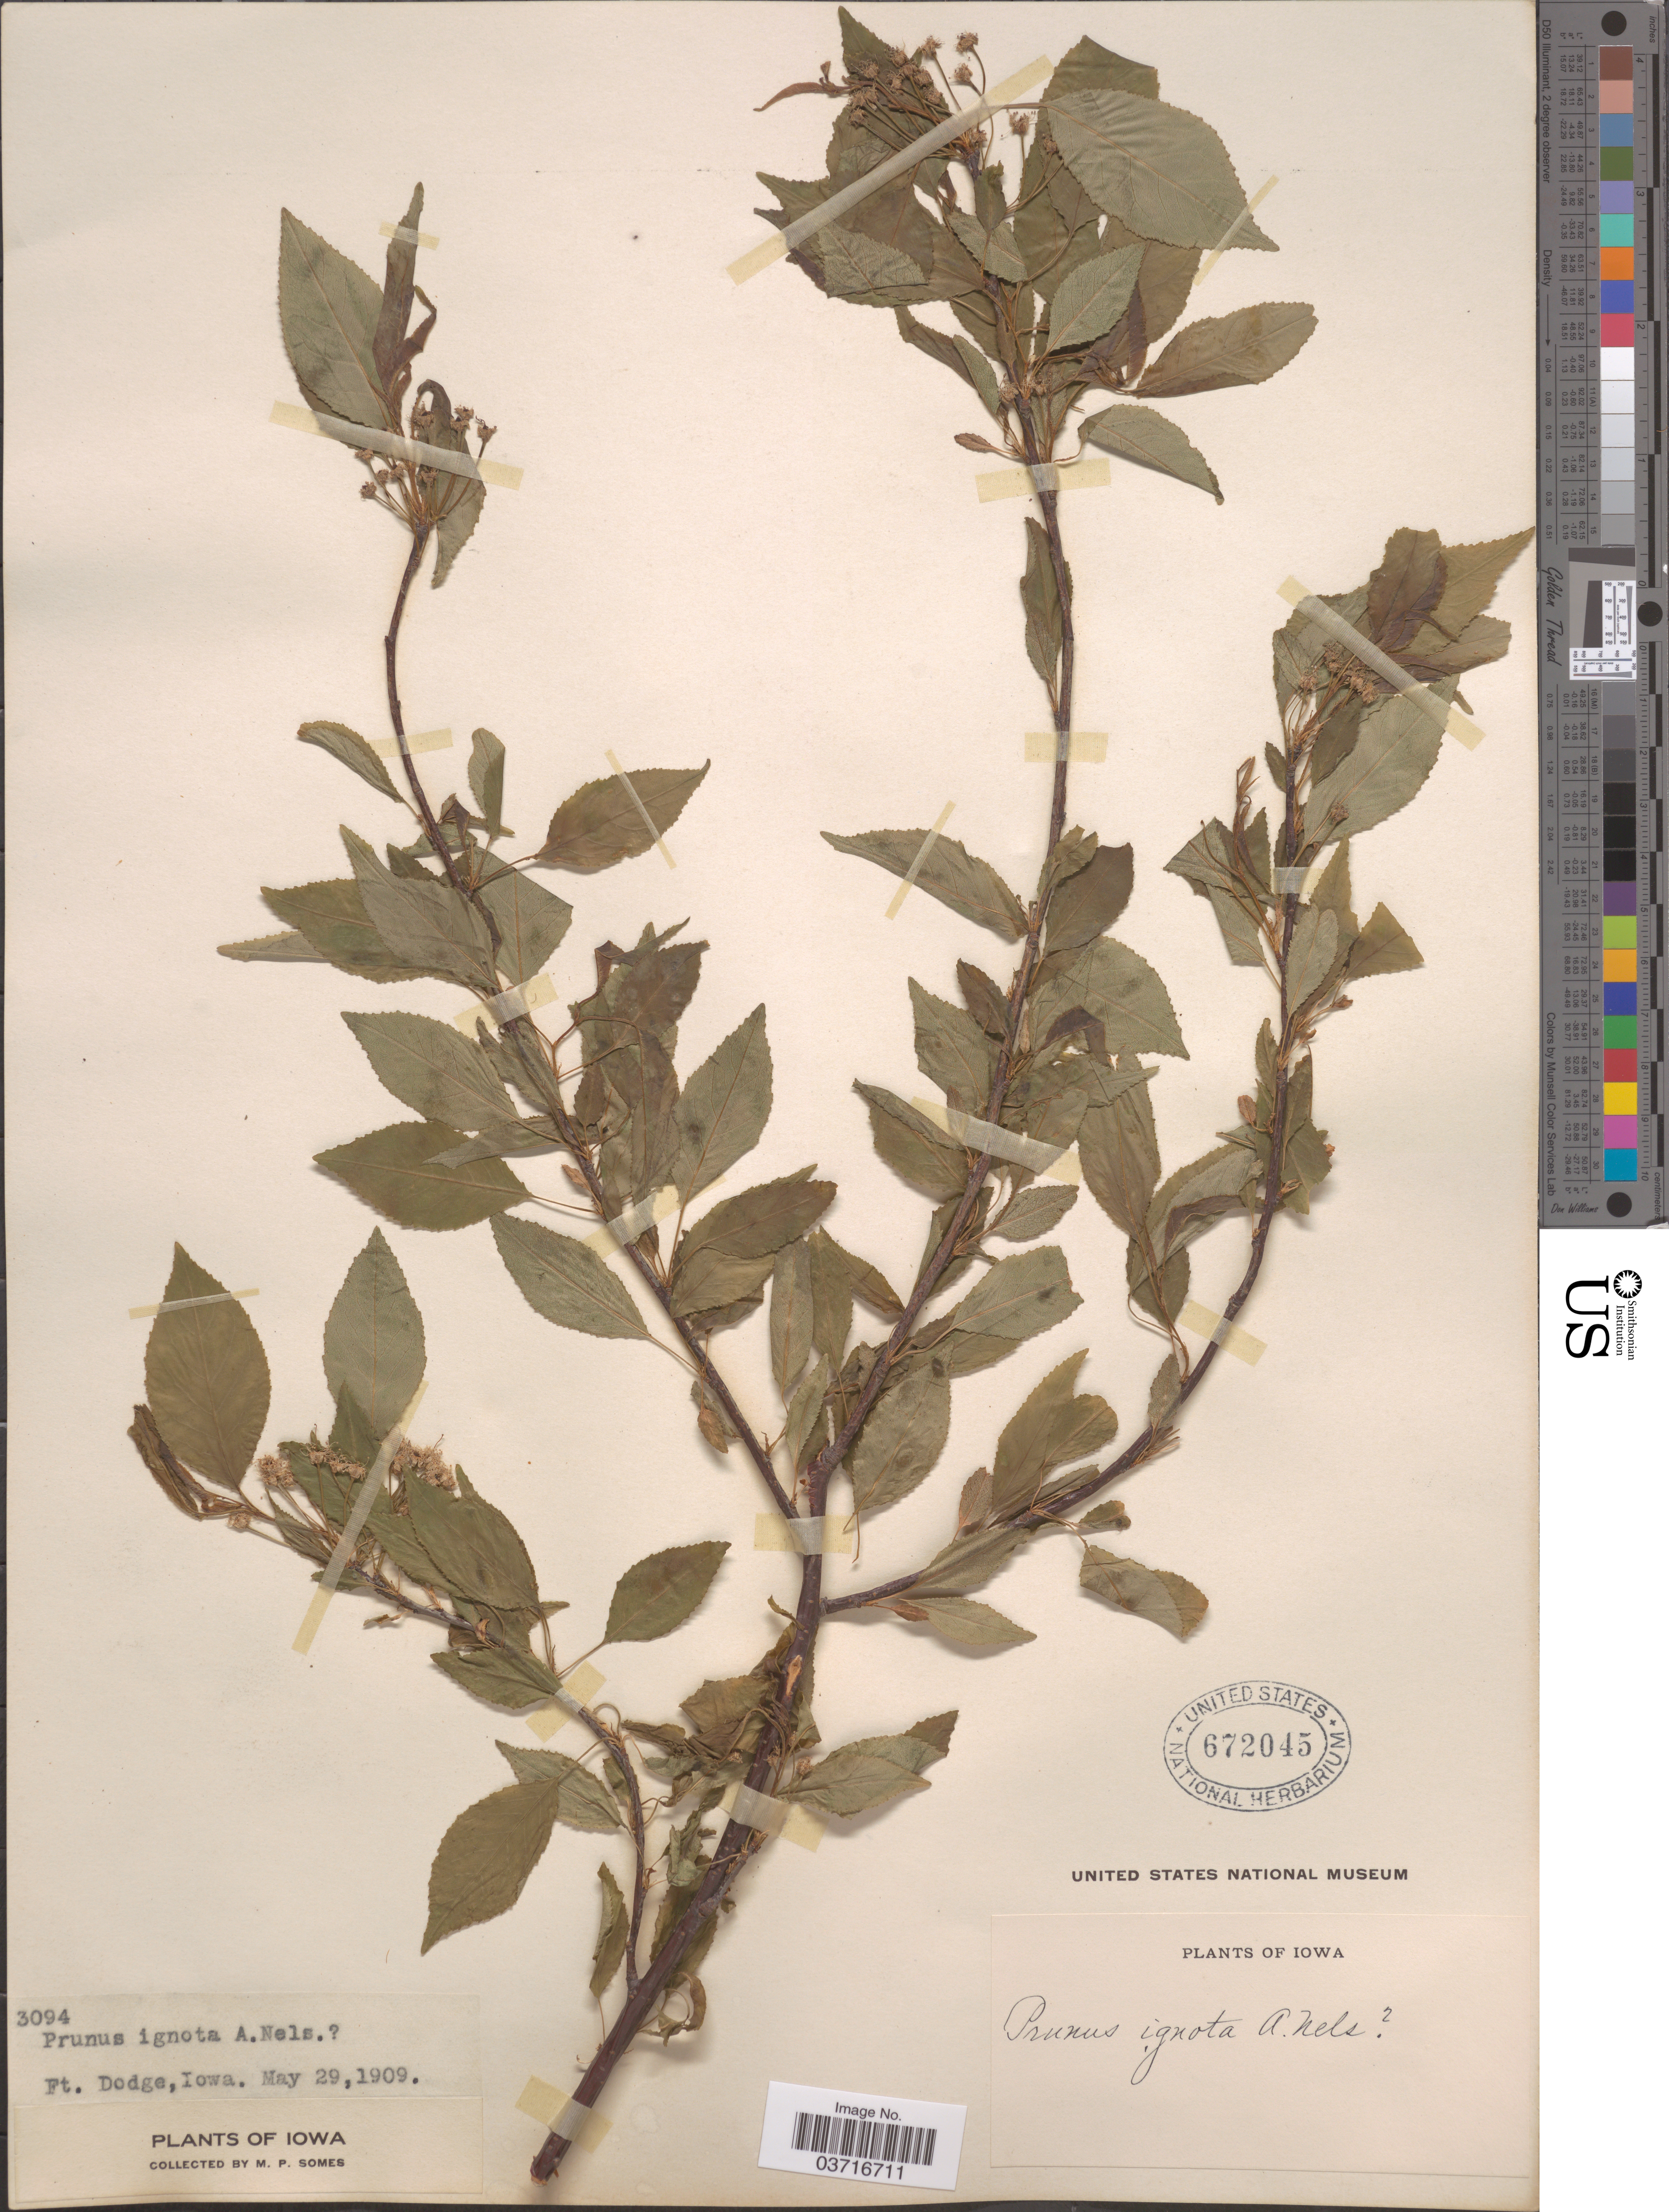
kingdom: Plantae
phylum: Tracheophyta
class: Magnoliopsida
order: Rosales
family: Rosaceae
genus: Prunus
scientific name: Prunus sp.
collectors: M. Somes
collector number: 3094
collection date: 1909-05-29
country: United States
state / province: Iowa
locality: Ft. Dodge.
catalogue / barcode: US 672045